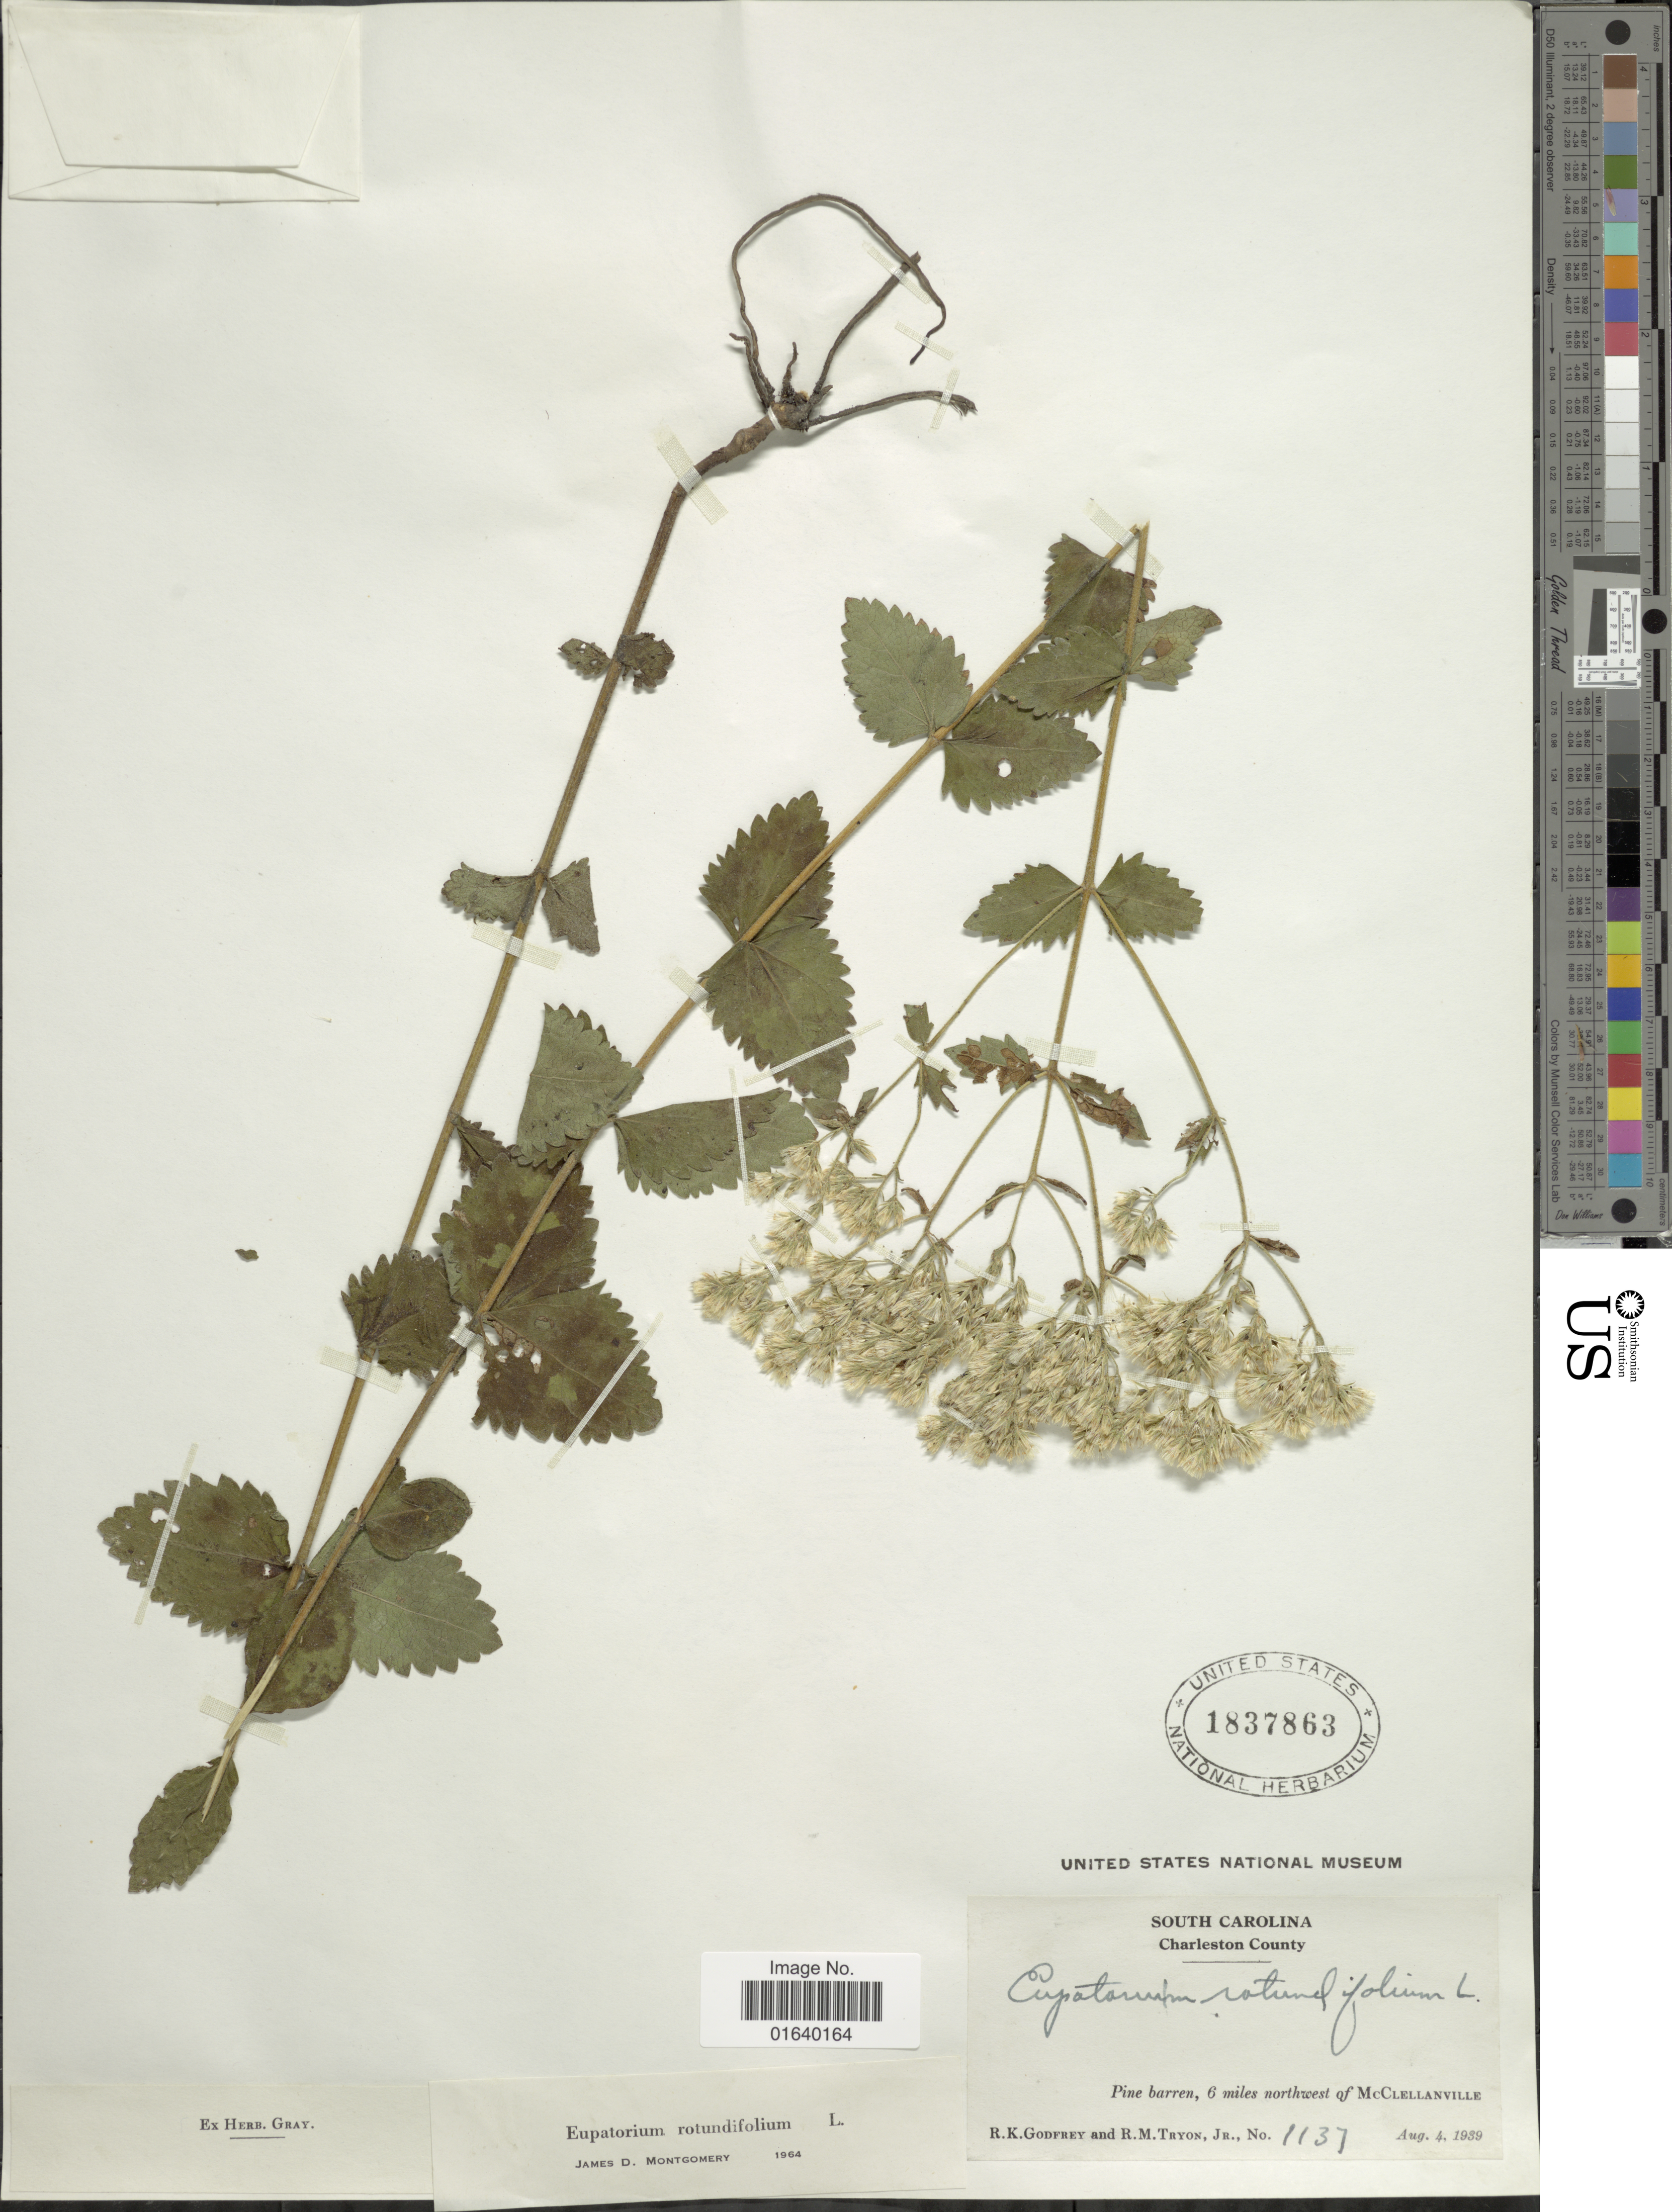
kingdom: Plantae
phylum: Tracheophyta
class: Magnoliopsida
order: Asterales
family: Asteraceae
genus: Eupatorium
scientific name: Eupatorium rotundifolium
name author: L.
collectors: R. K. Godfrey & R. M. Tryon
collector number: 1137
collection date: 1939-08-04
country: United States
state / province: South Carolina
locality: Charleston County, Pine barren, 6 miles northwest of McClellanville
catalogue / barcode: US 1837863